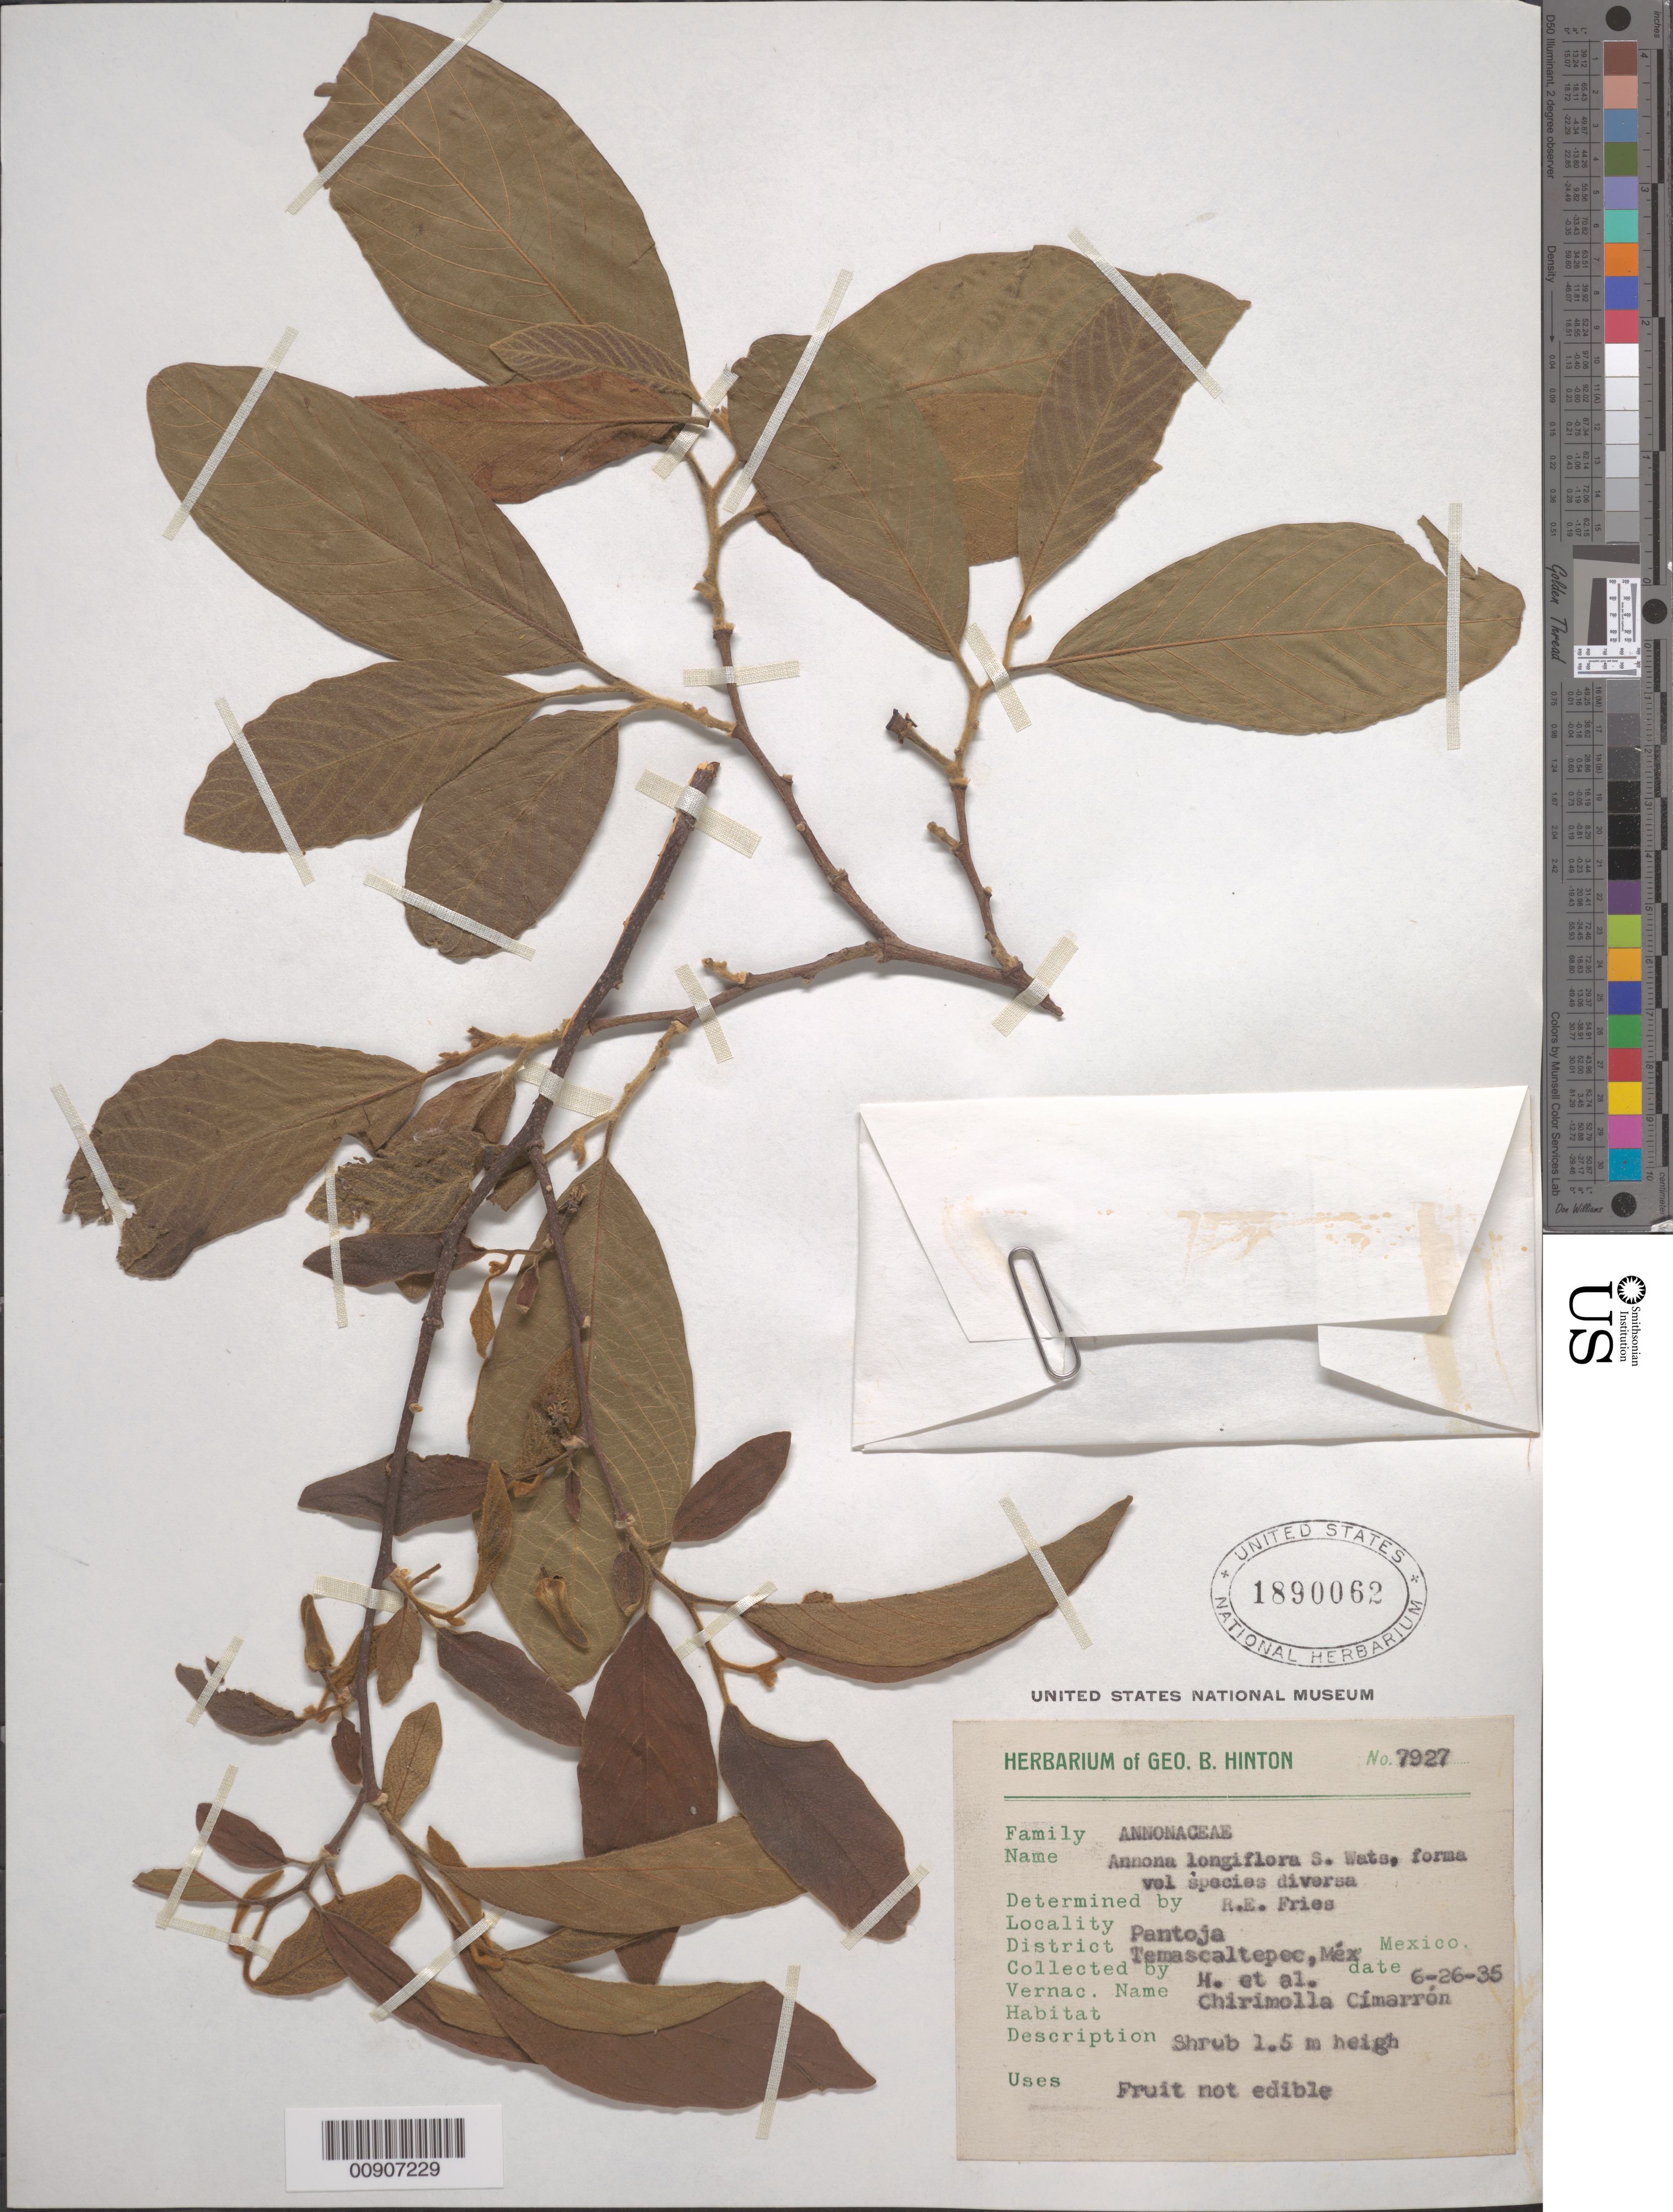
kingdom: Plantae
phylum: Tracheophyta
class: Magnoliopsida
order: Magnoliales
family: Annonaceae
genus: Annona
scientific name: Annona longiflora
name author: S. Watson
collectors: G. B. Hinton & et al.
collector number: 7927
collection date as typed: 26 Jun 1935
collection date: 1935-06-26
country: Mexico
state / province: México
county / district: Temascaltepec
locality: Pantoja, District Temascaltepec, State of Mexico.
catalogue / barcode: US 1890062